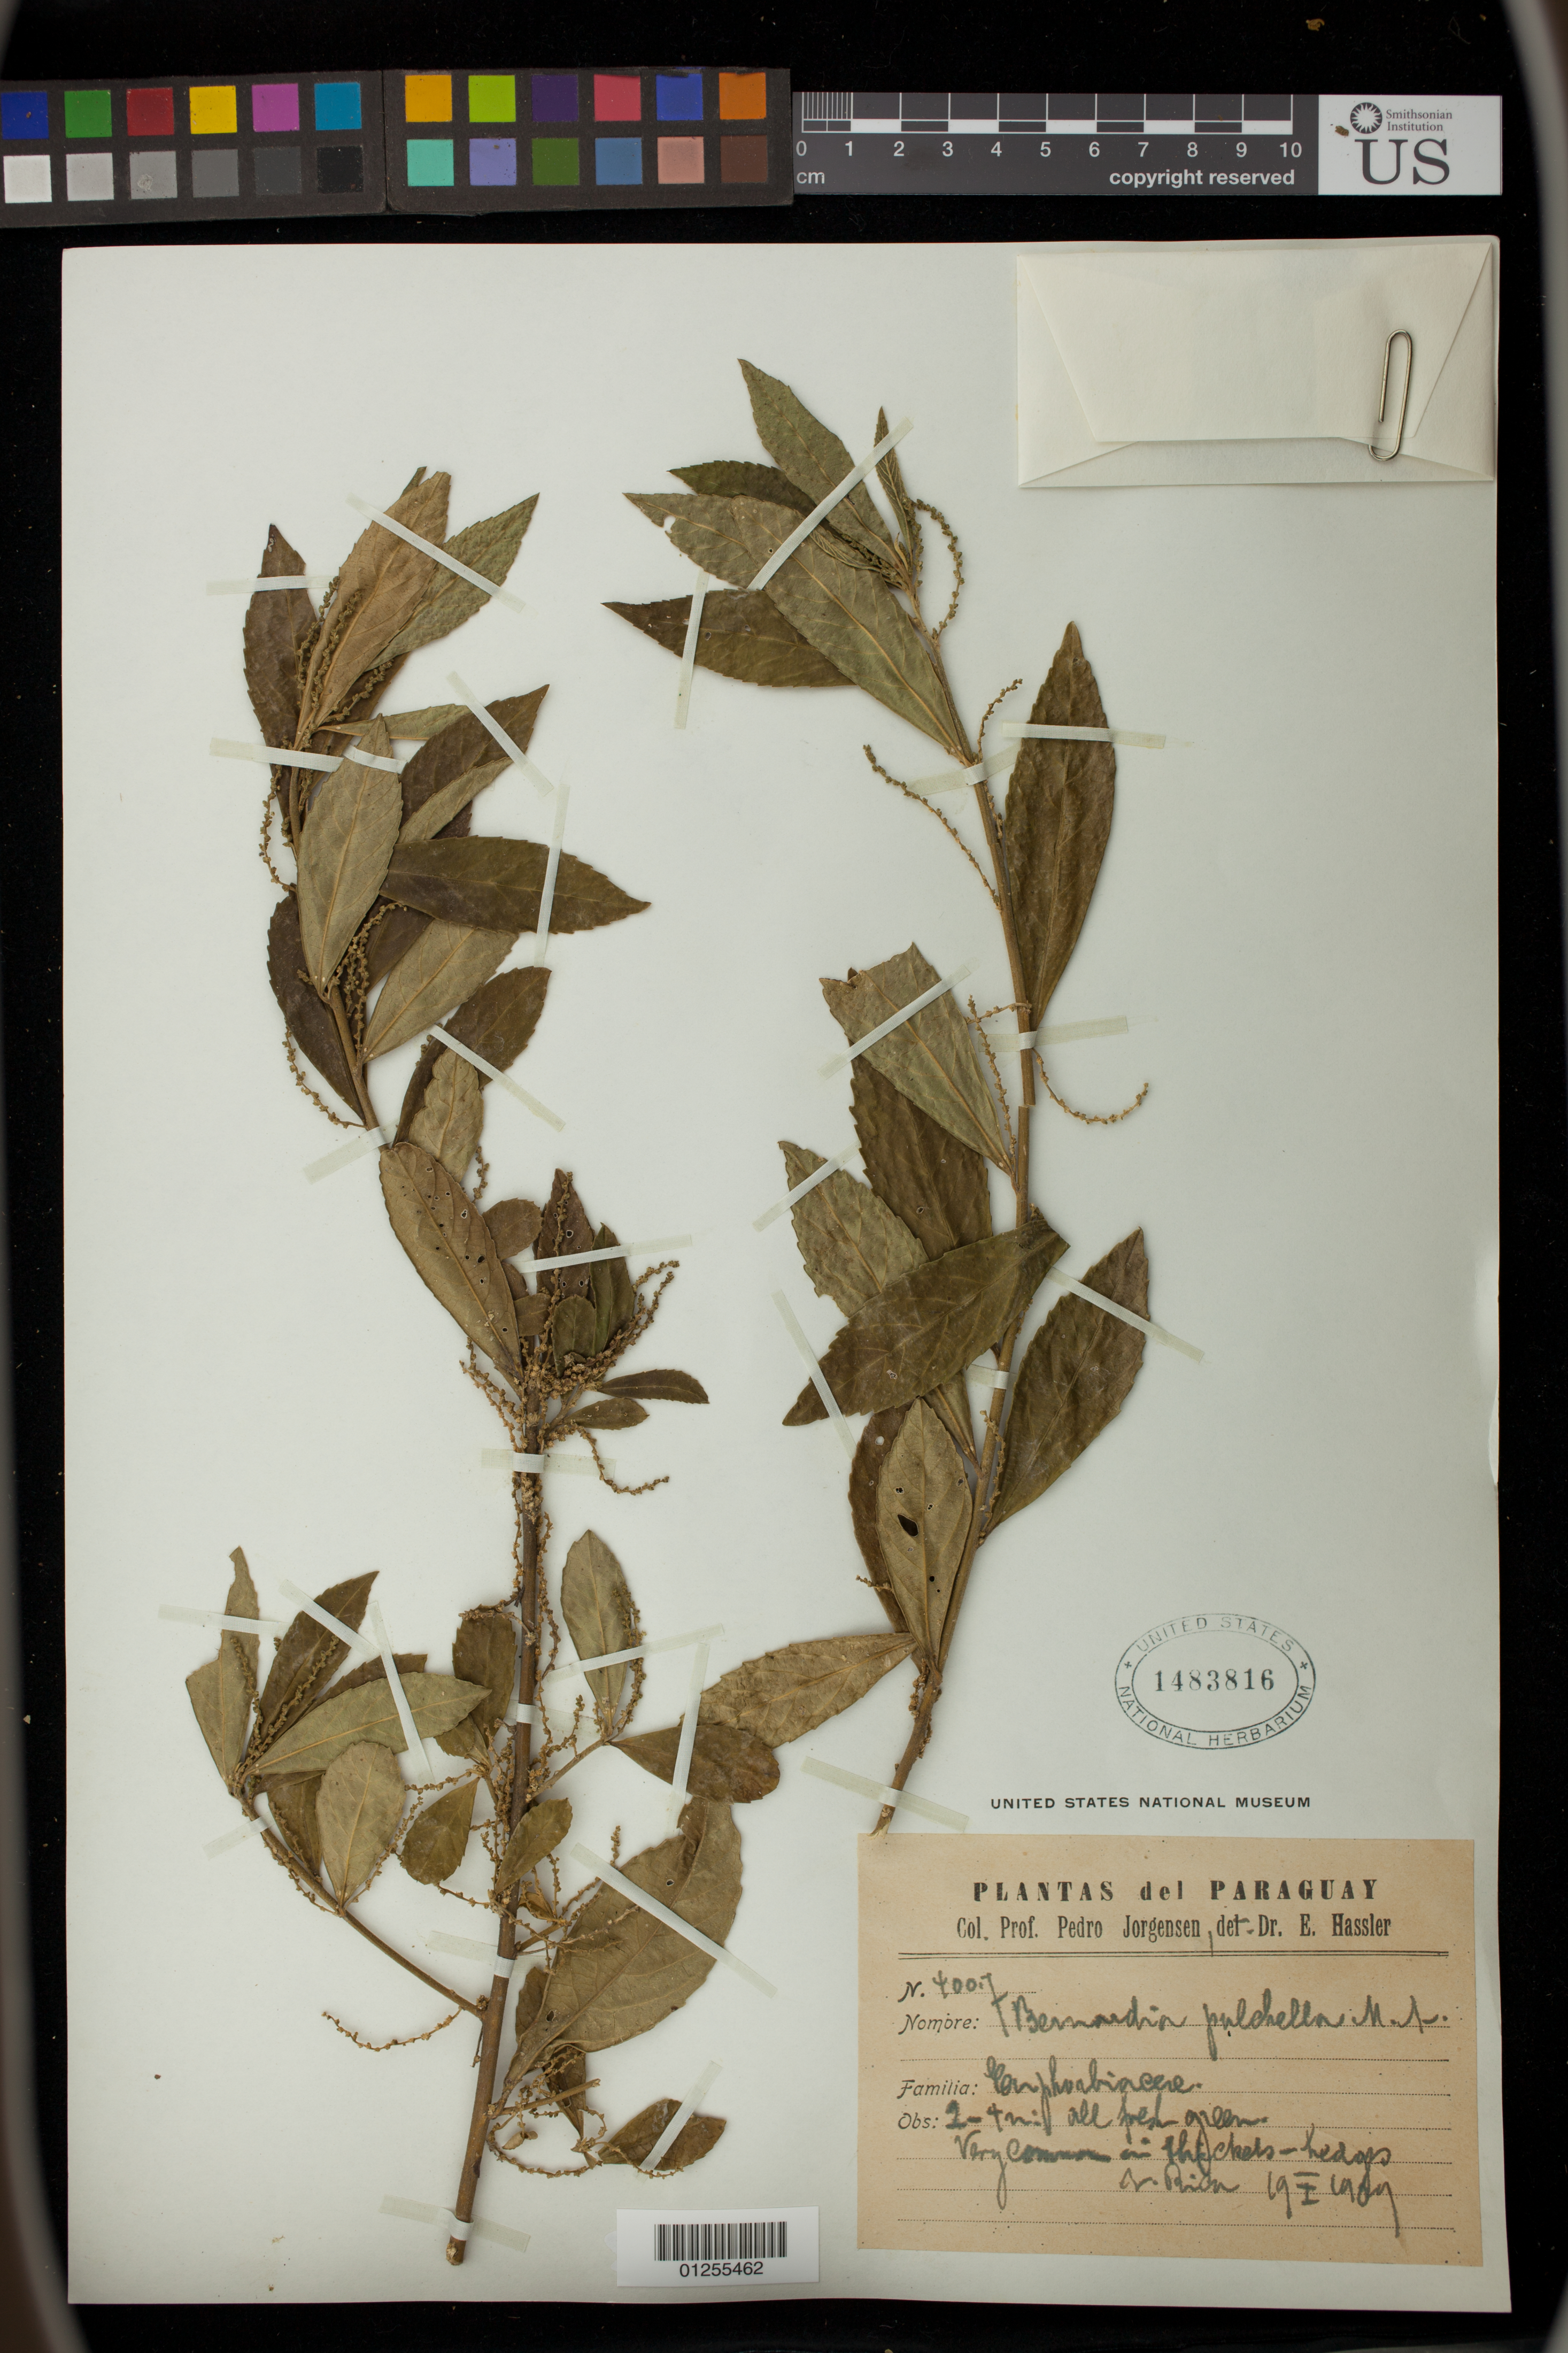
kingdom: Plantae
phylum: Tracheophyta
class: Magnoliopsida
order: Malpighiales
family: Euphorbiaceae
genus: Bernardia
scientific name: Bernardia pulchella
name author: (Baill.) Müll. Arg.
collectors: P. Jörgensen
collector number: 4007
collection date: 1909-01-19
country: Paraguay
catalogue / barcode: US 1483816